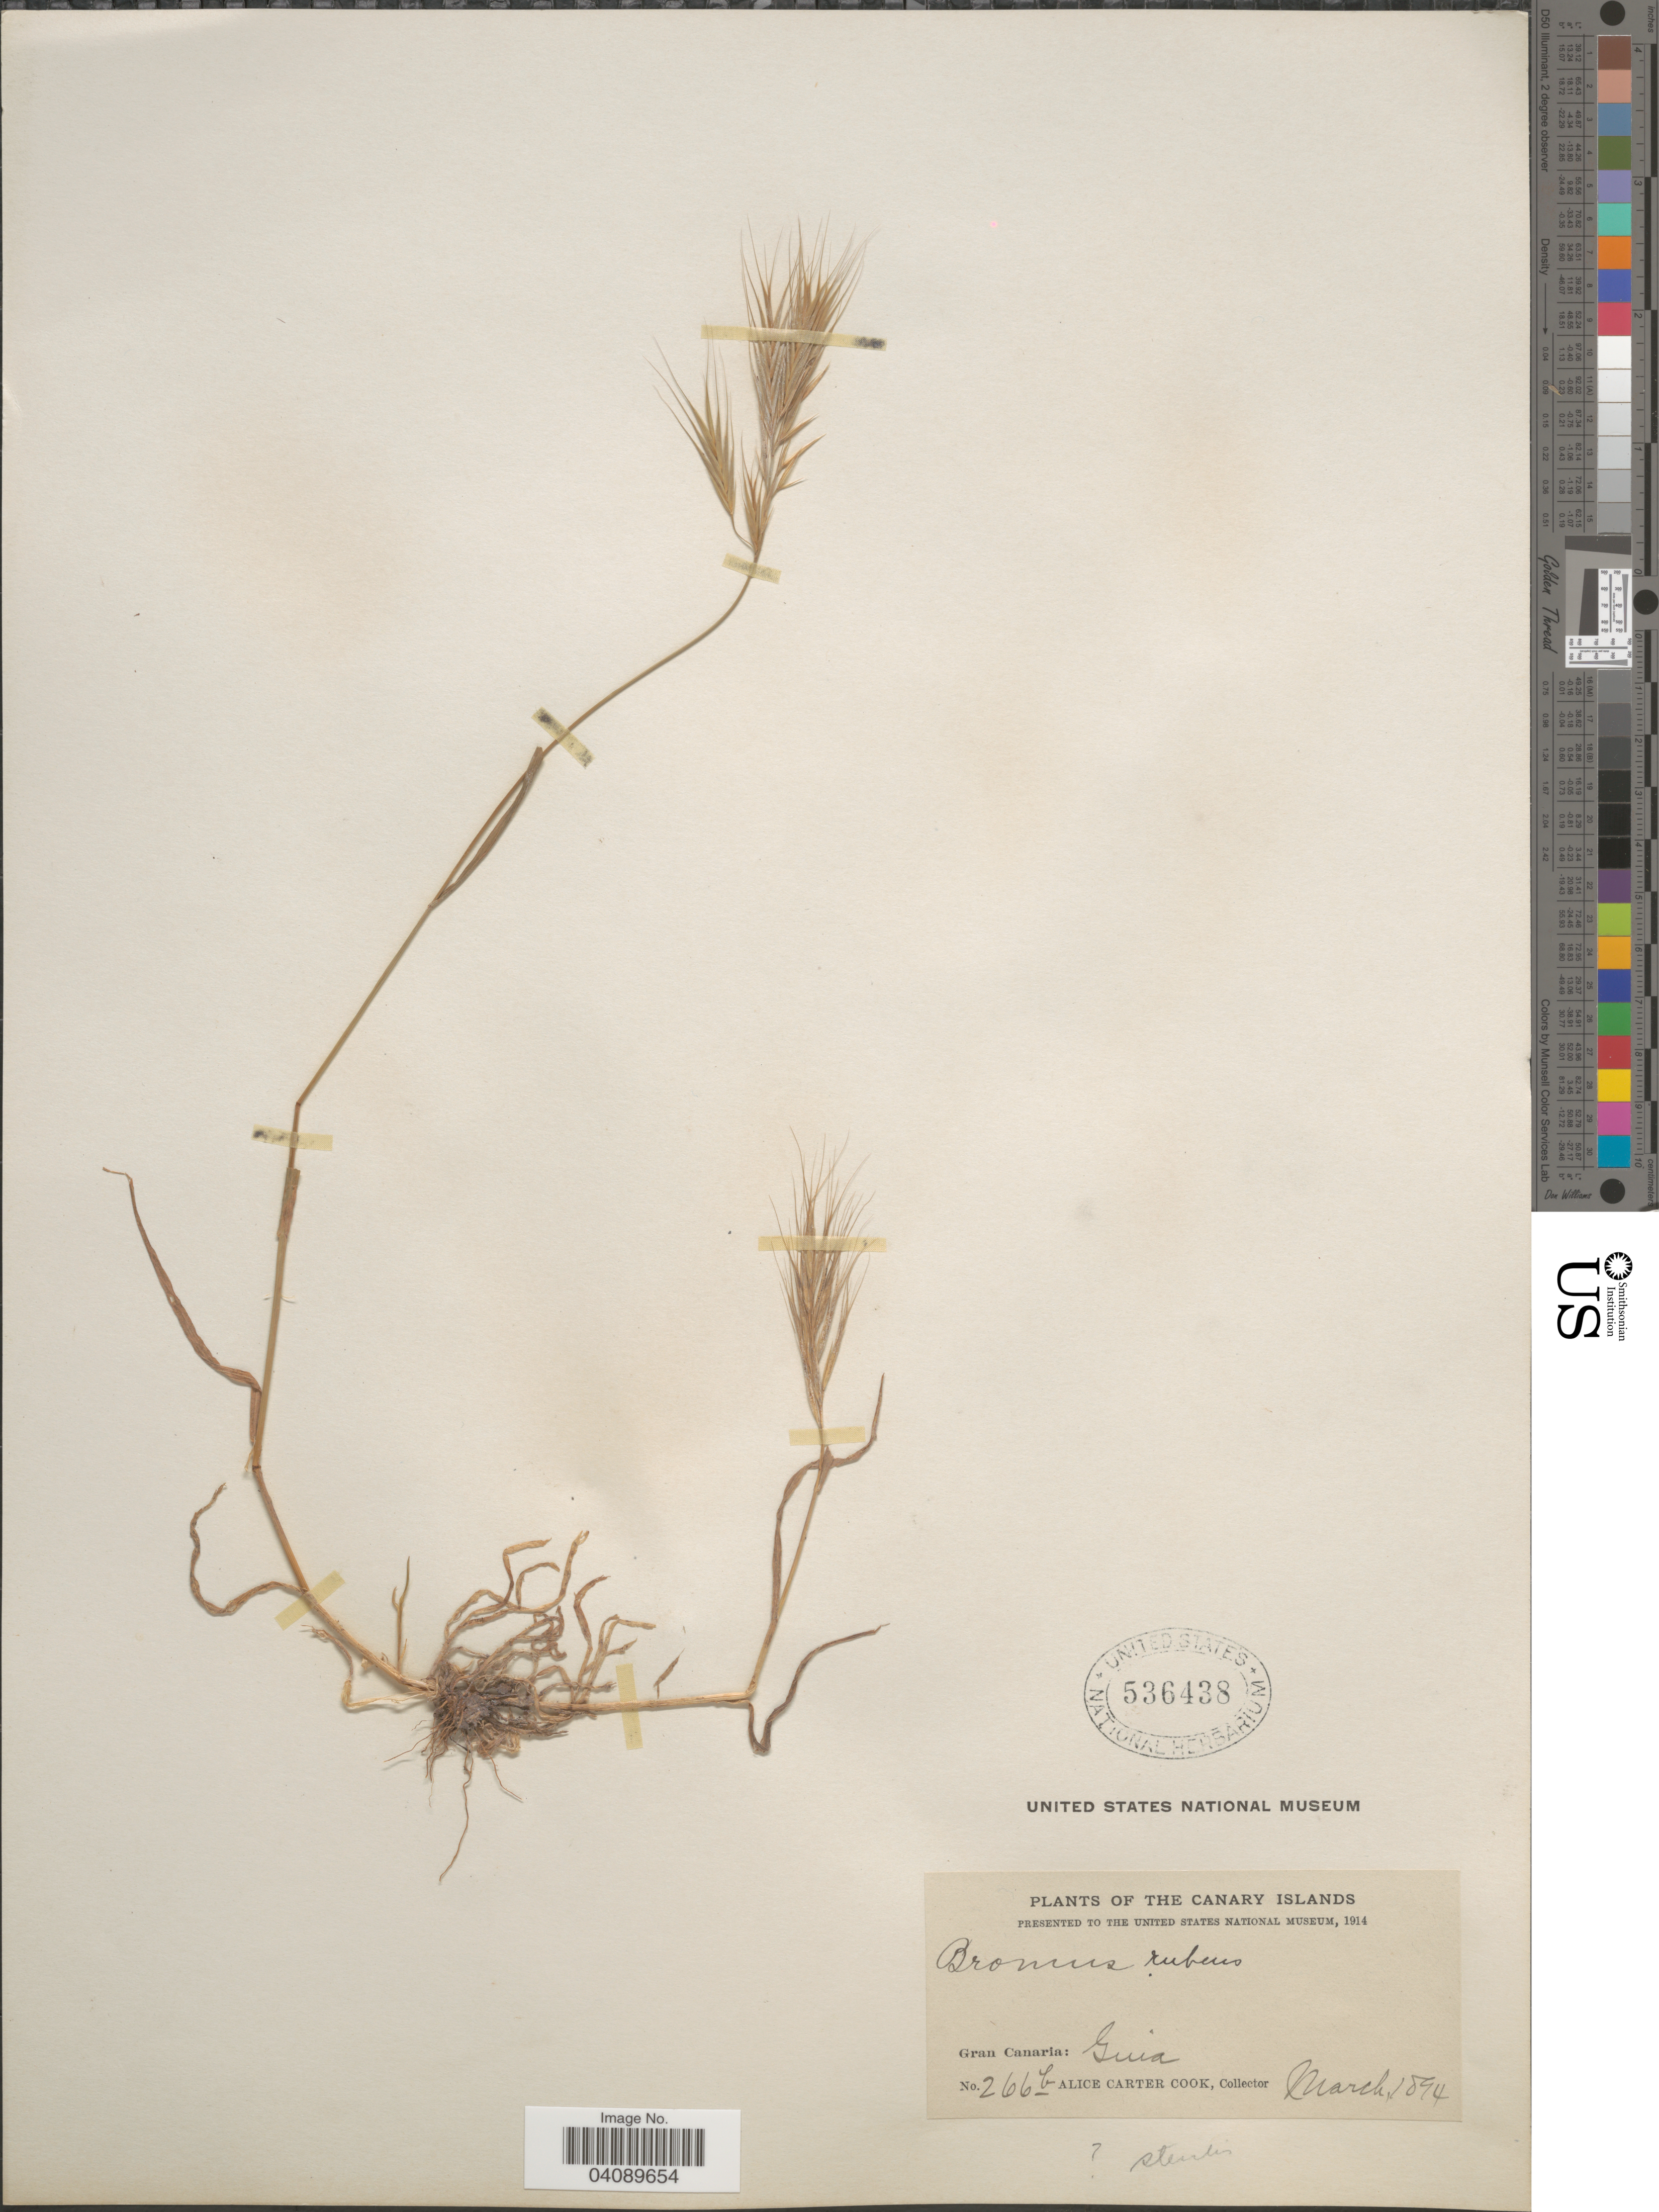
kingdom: Plantae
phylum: Tracheophyta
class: Liliopsida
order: Poales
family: Poaceae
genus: Bromus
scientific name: Bromus rubens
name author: L.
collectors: Alice C. Cook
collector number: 266b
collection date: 1894-03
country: Spain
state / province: Canarias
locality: The Canary Islands. Gran Canaria: Guia.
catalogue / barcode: US 536438